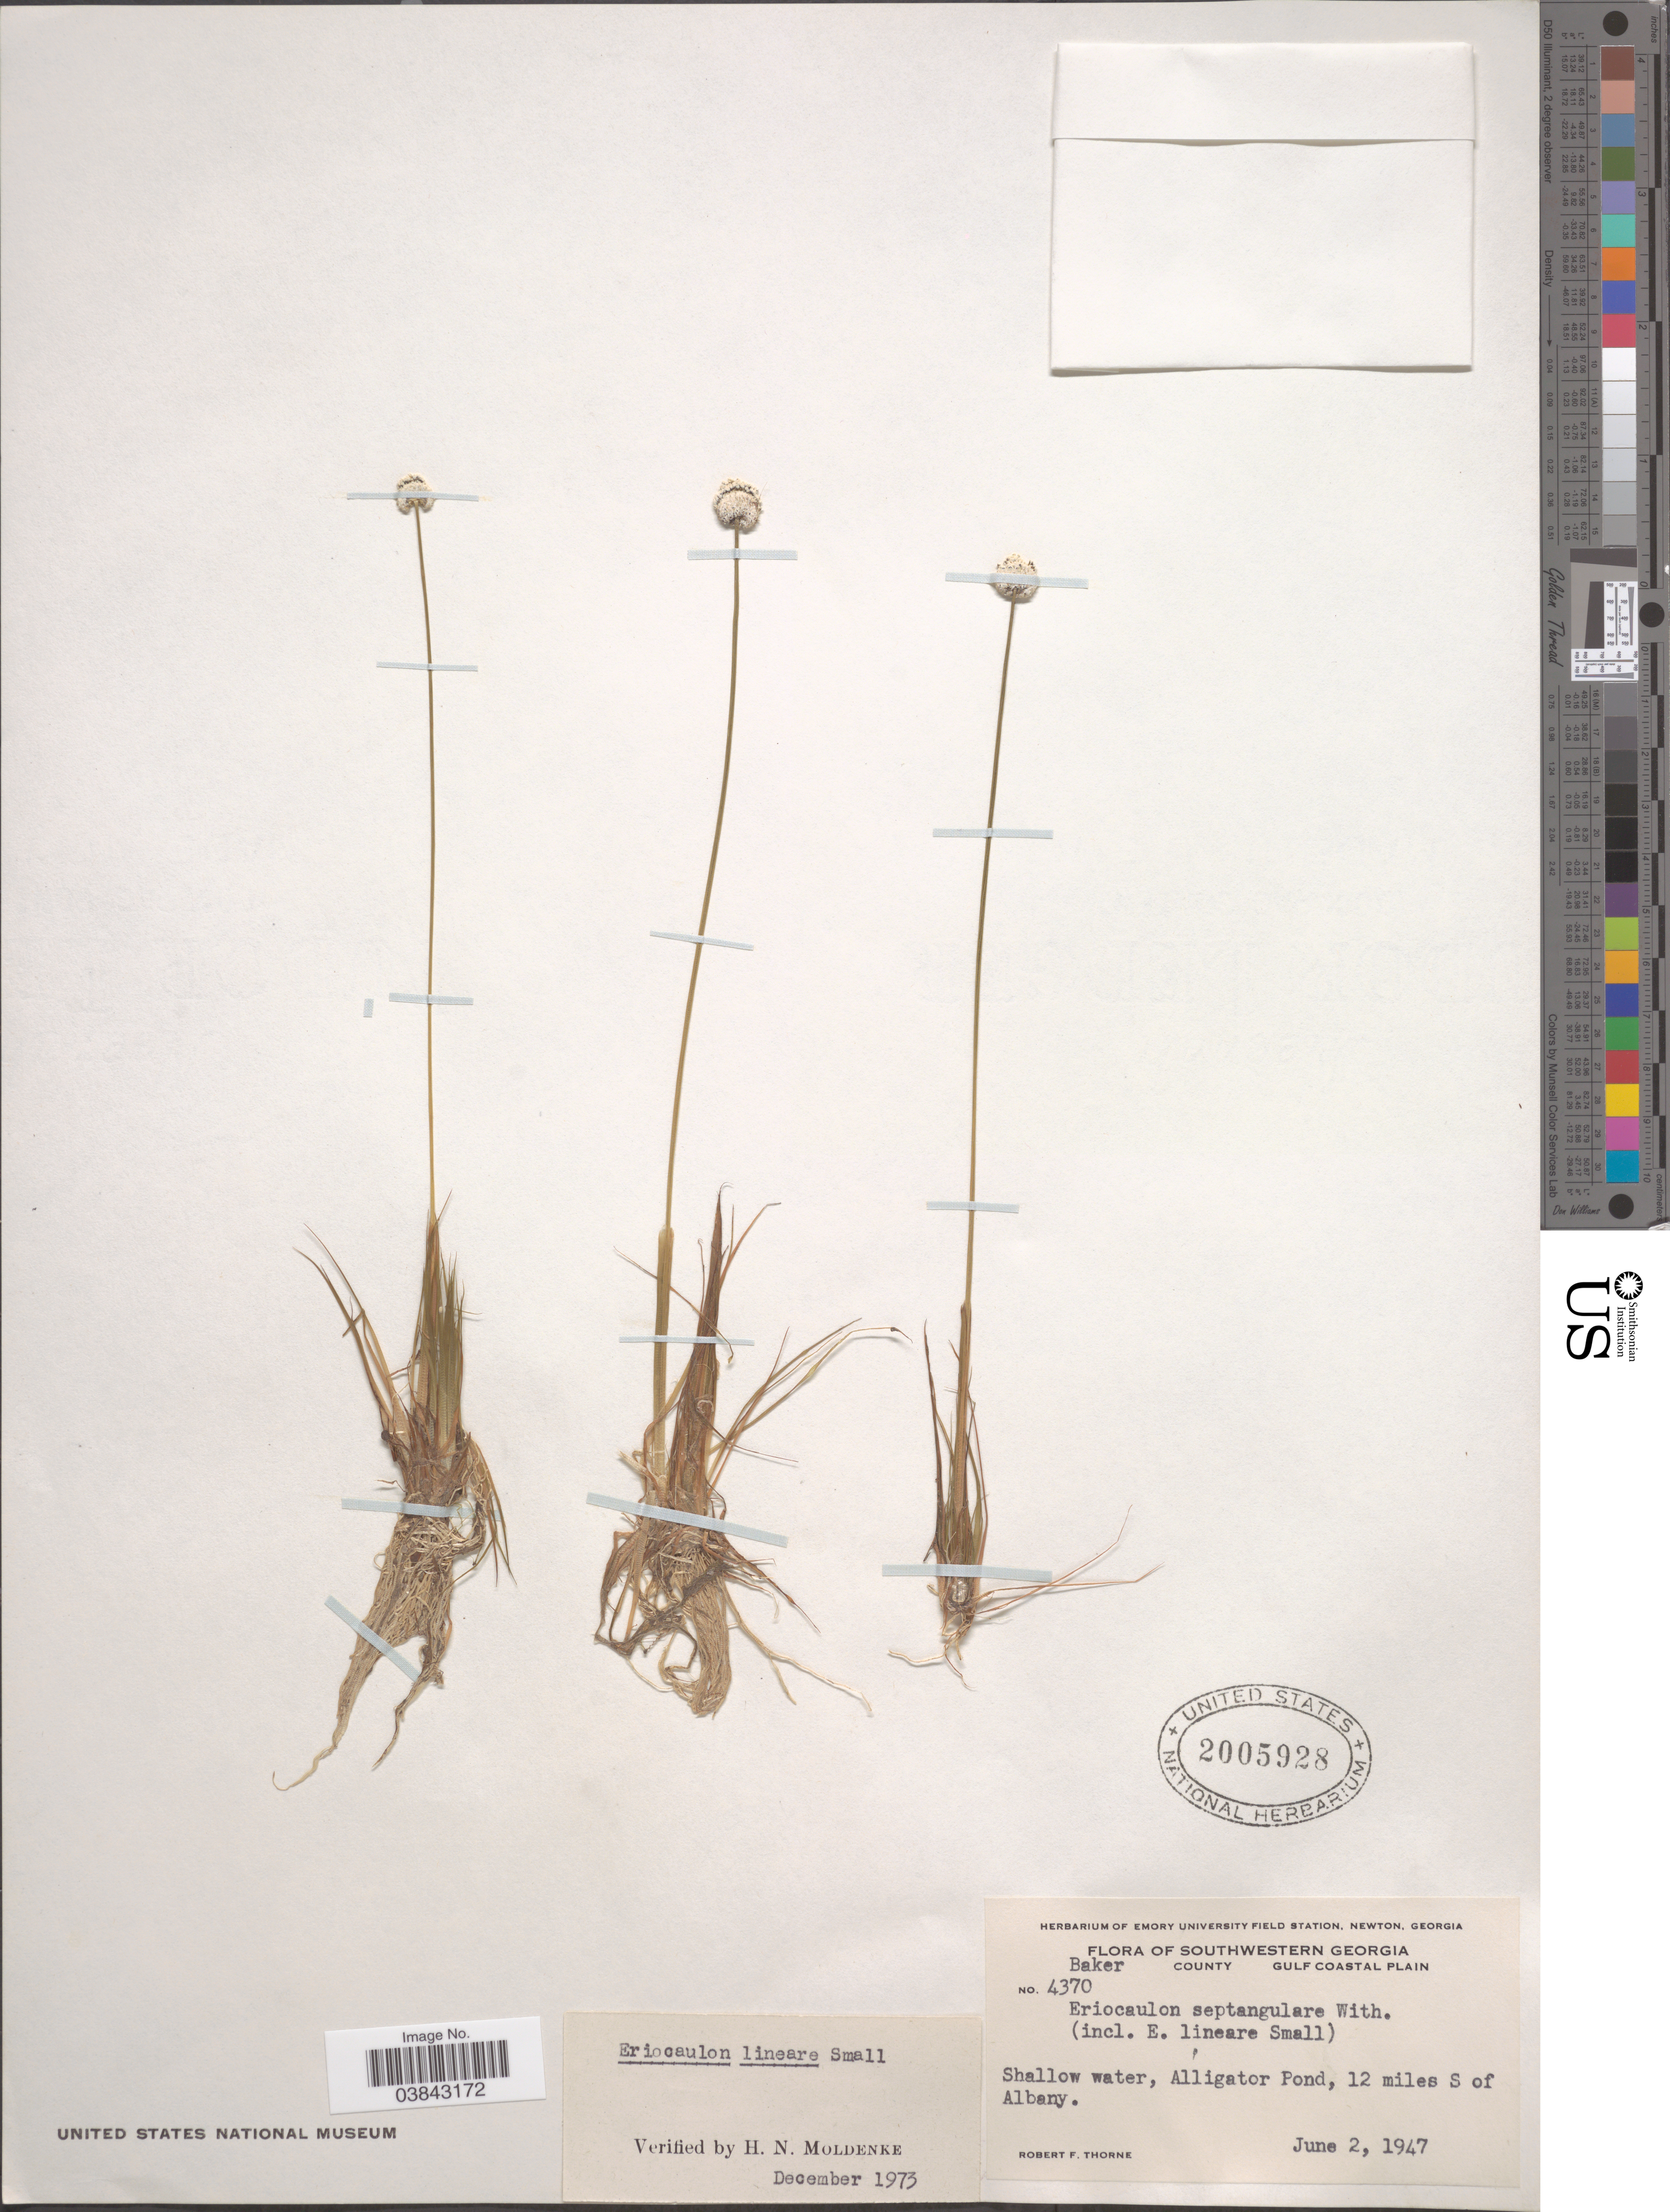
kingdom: Plantae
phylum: Tracheophyta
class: Liliopsida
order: Poales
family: Eriocaulaceae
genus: Eriocaulon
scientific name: Eriocaulon lineare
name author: Small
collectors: R. F. Thorne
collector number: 4370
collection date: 1947-06-02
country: United States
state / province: Georgia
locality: Southwestern Georgia. Baker County Gulf Coastal Plain. Alligator Pond, 12 miles S of Albany.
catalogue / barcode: US 2005928